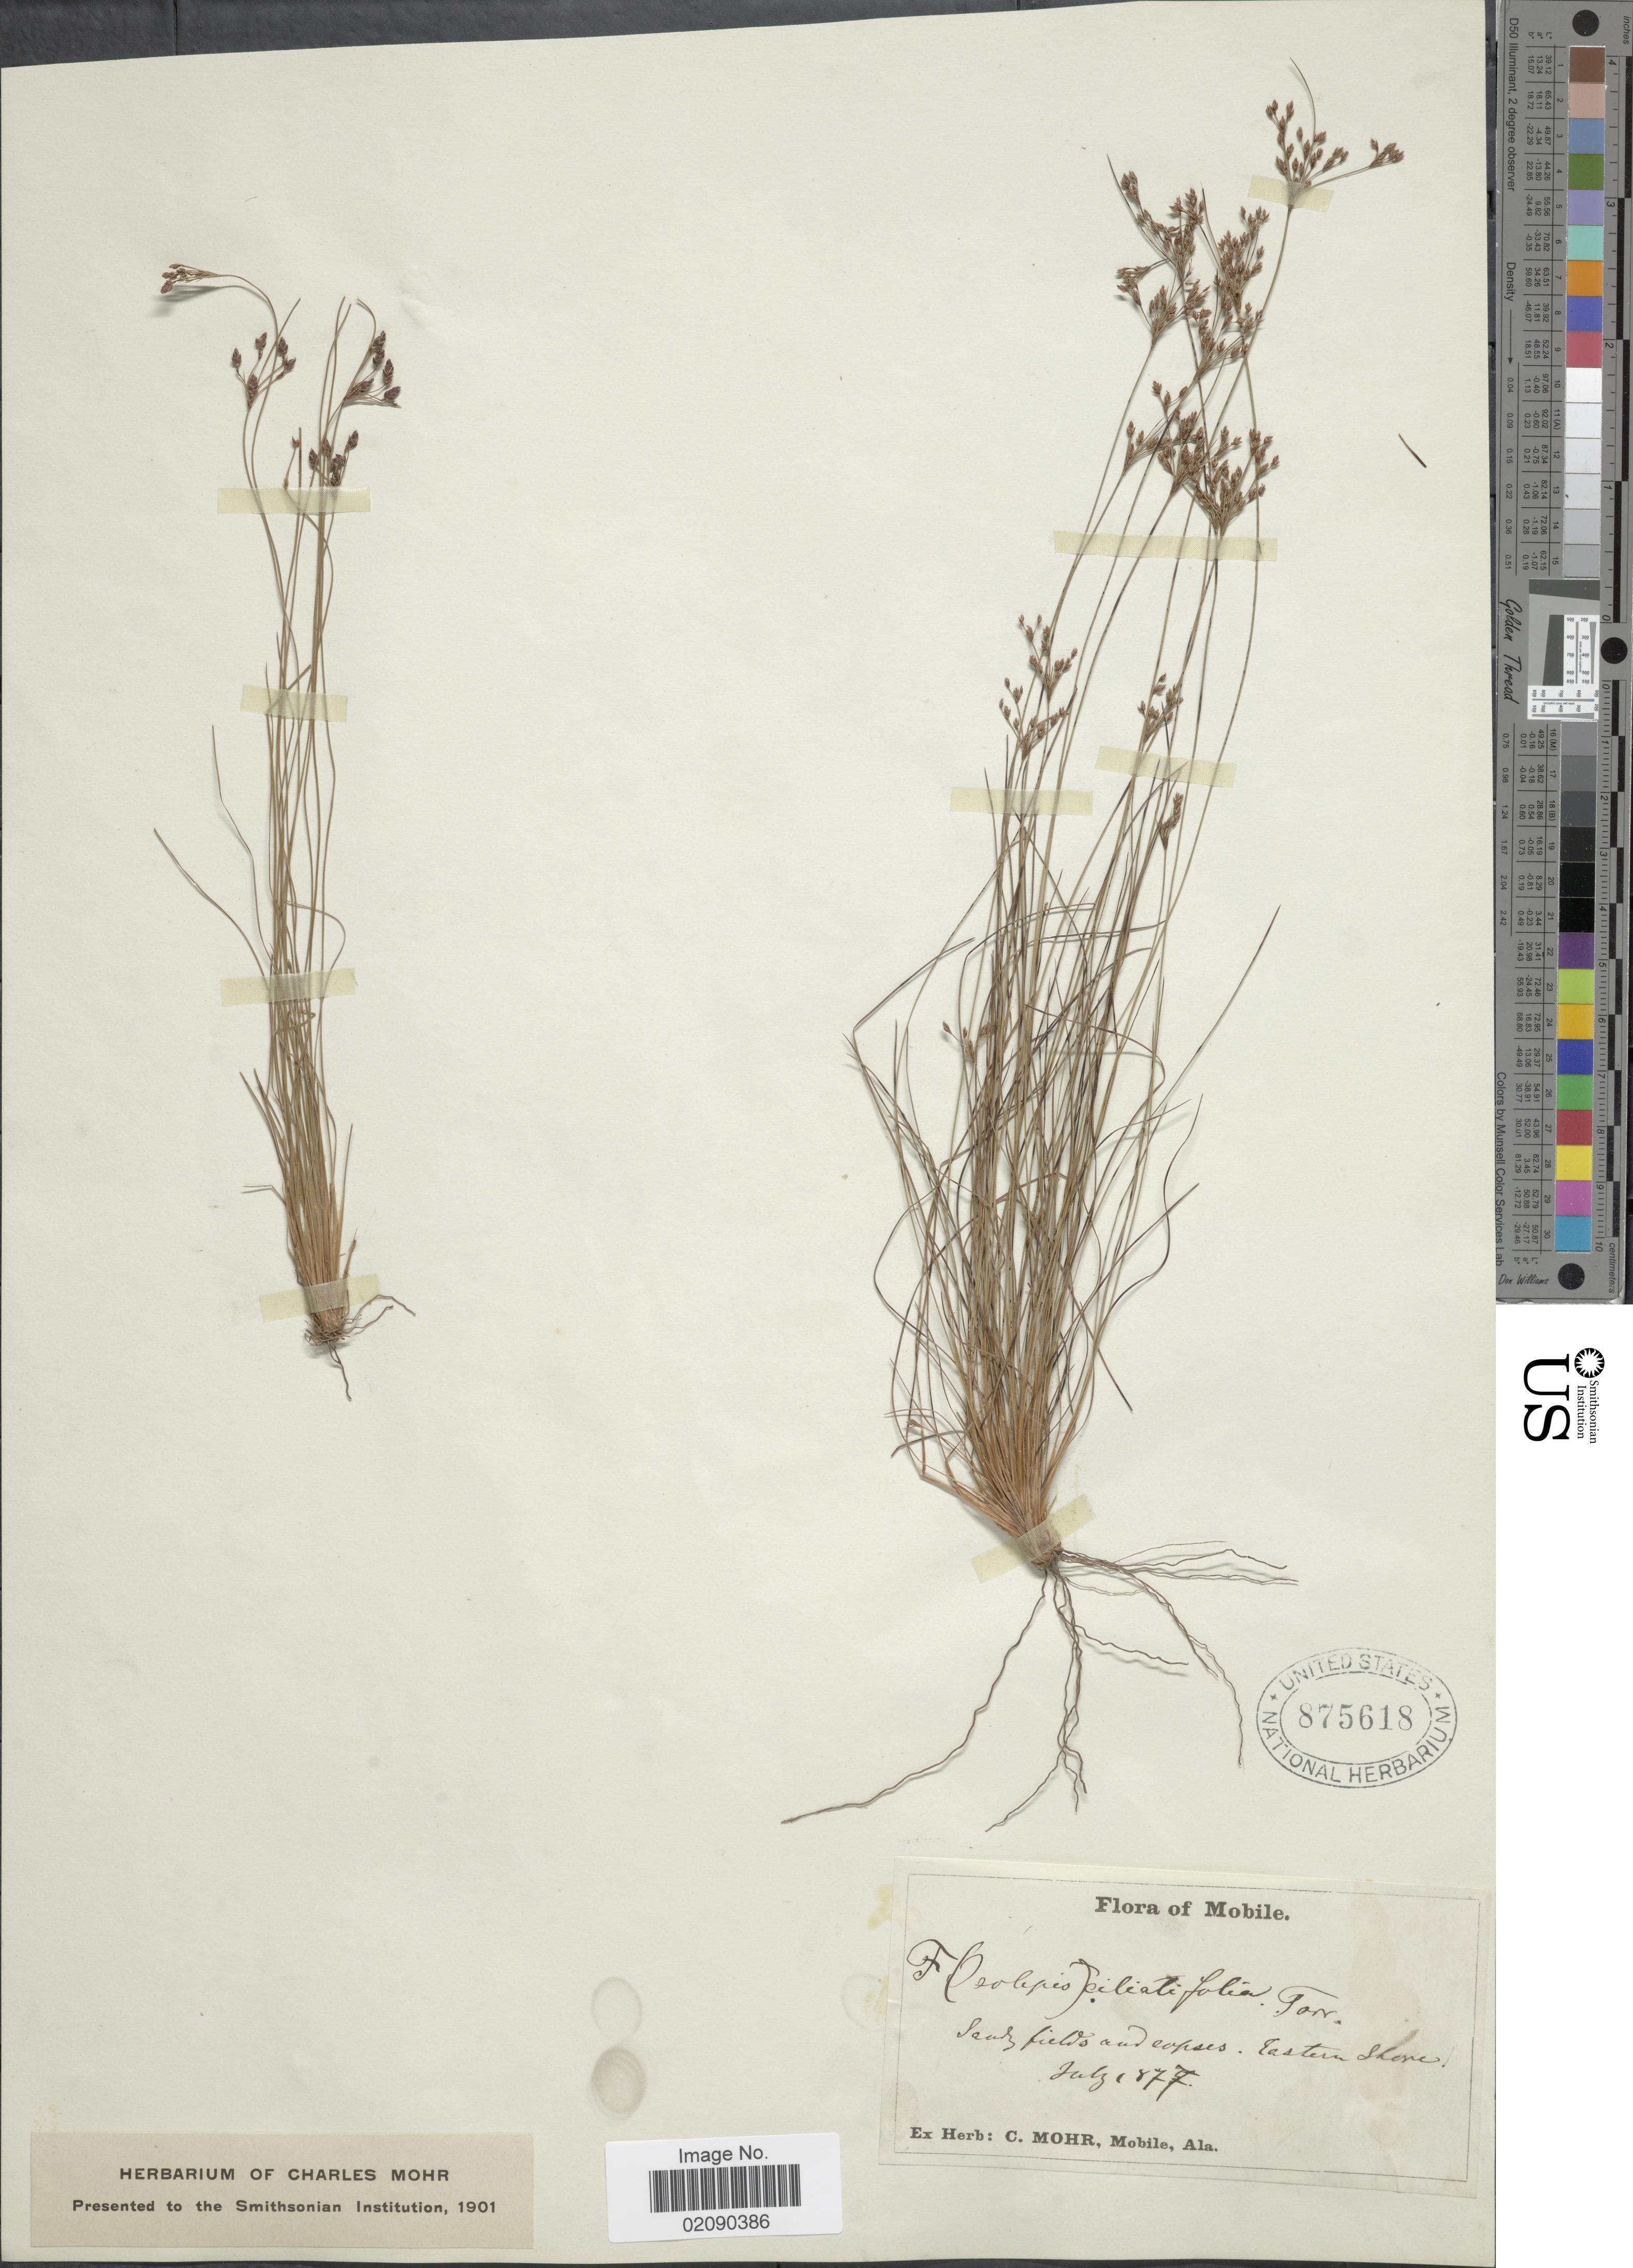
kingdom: Plantae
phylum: Tracheophyta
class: Liliopsida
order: Poales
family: Cyperaceae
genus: Bulbostylis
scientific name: Bulbostylis ciliatifolia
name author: (Elliott) Fernald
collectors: ex herb. C. Mohr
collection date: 1877-07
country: United States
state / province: Alabama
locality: Mobile. Eastern shore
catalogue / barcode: US 875618